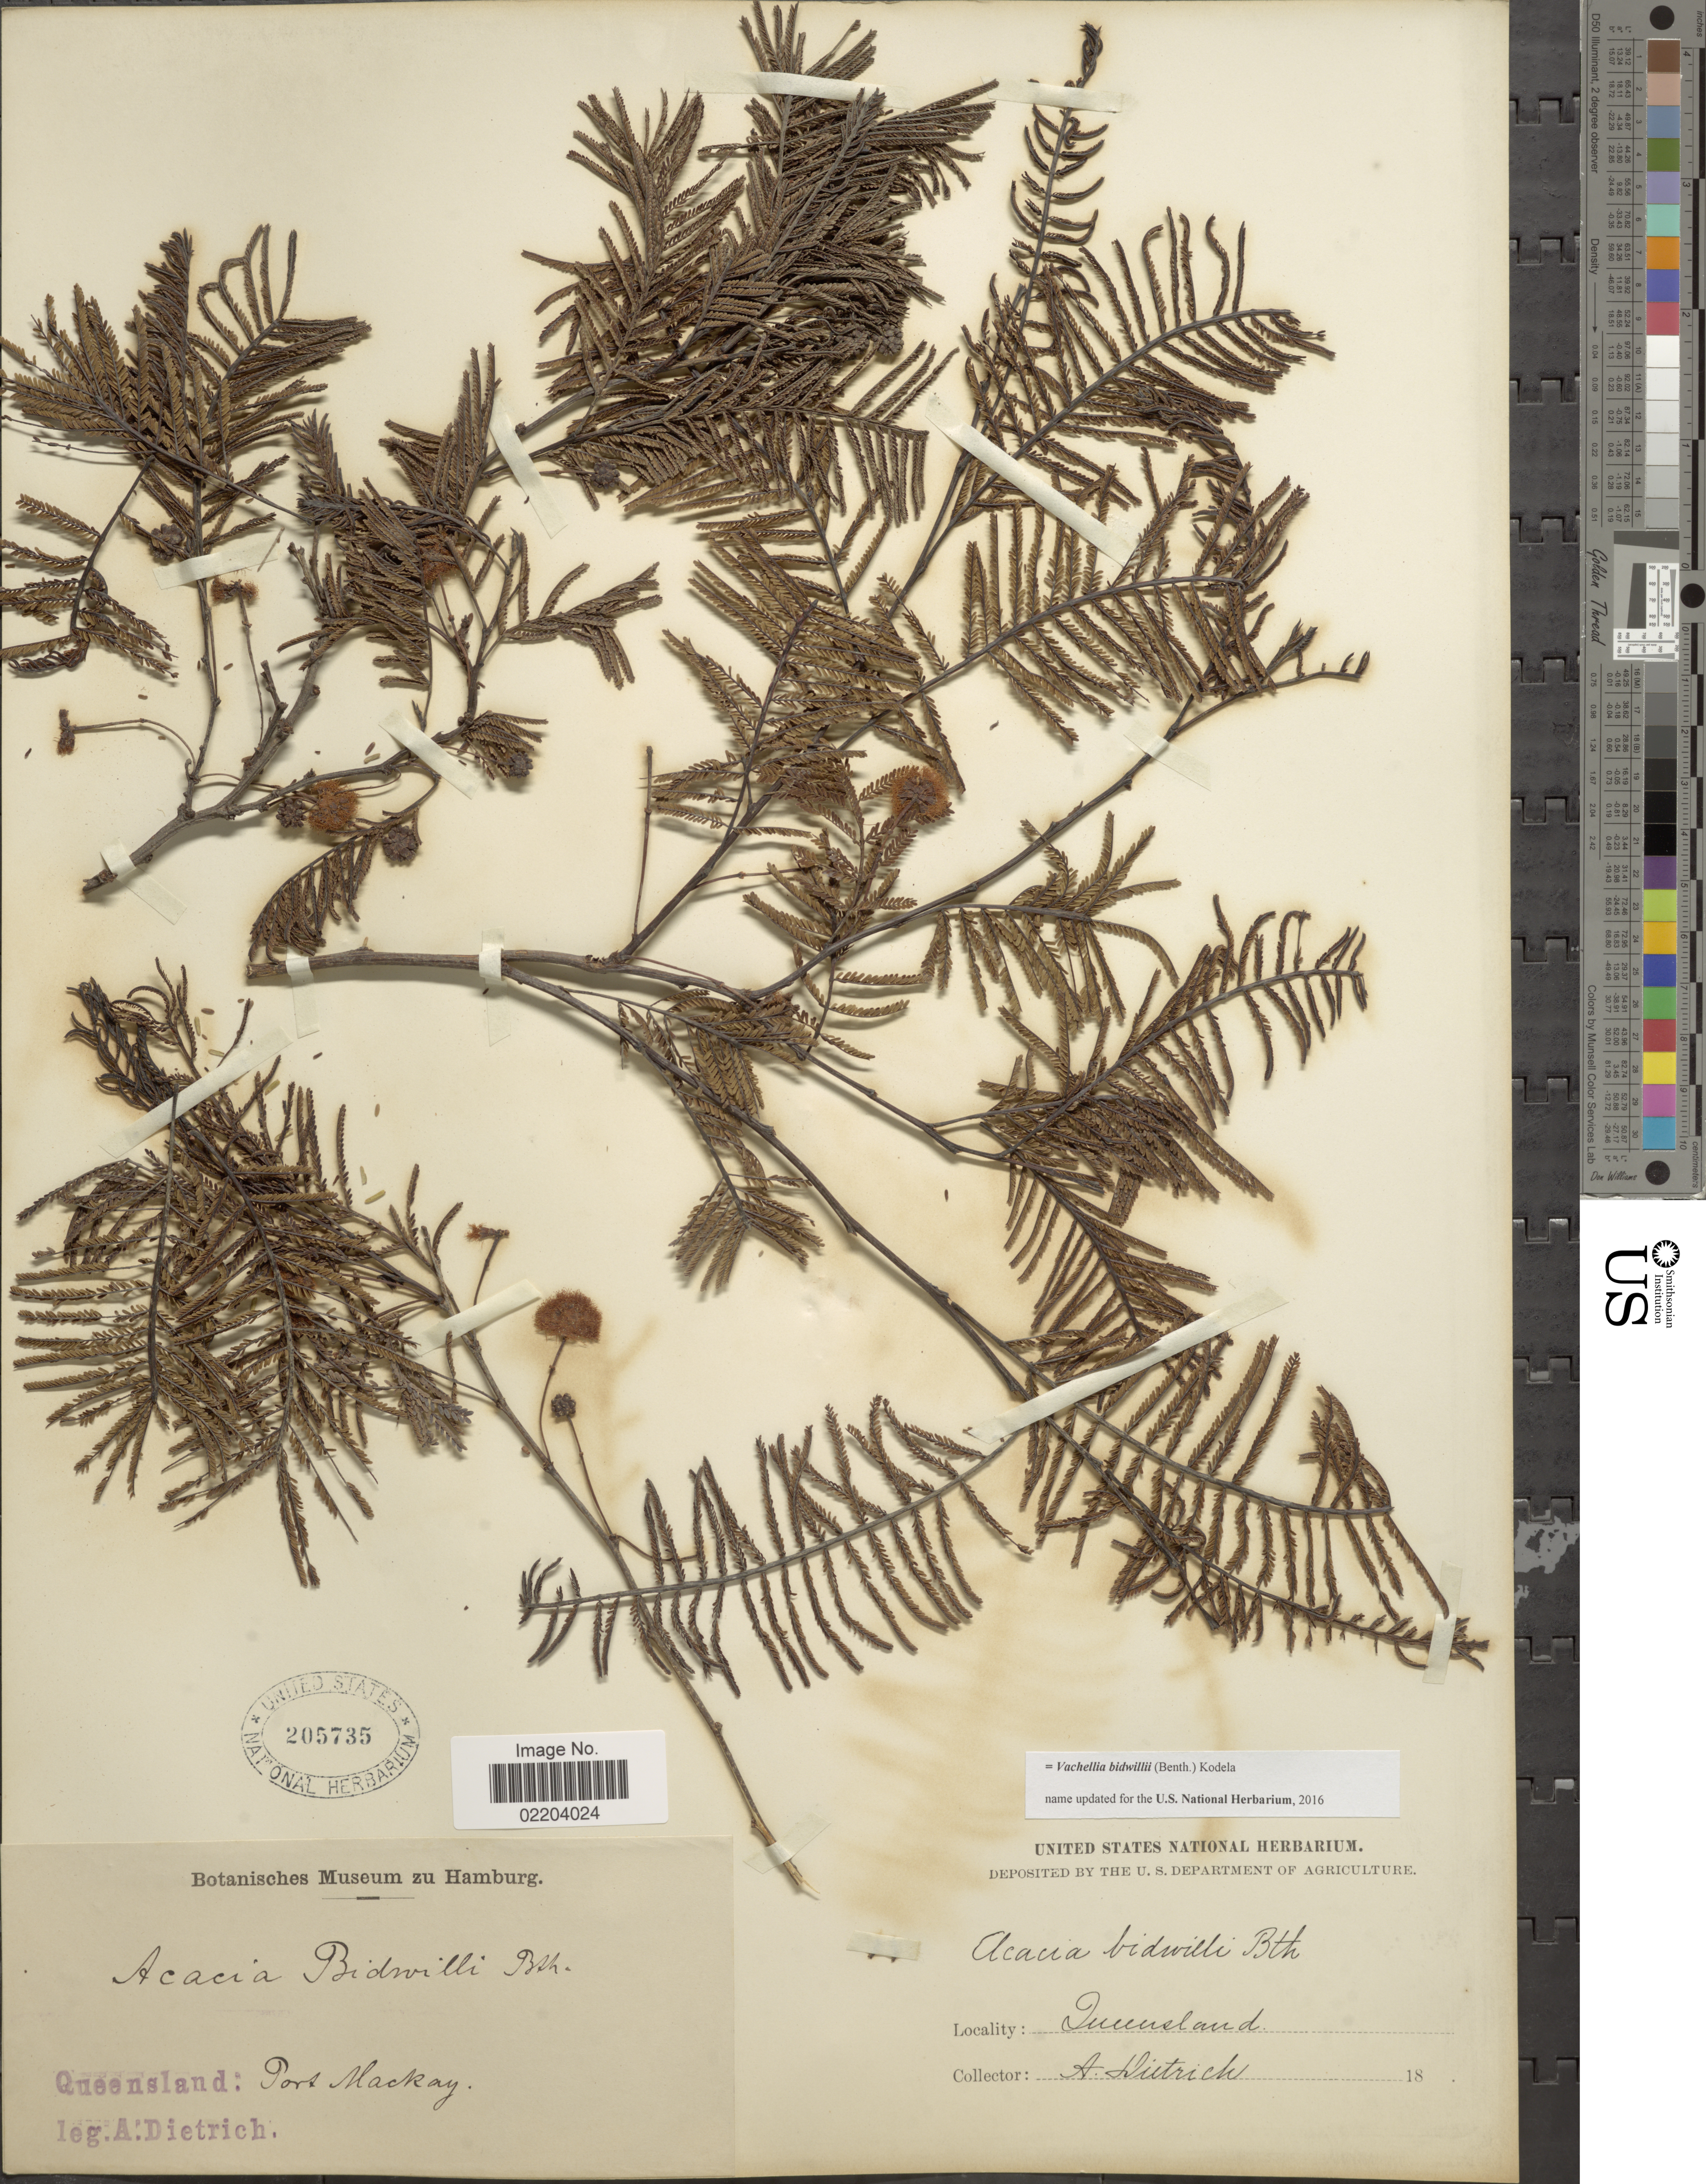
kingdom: Plantae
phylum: Tracheophyta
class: Magnoliopsida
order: Fabales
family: Fabaceae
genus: Vachellia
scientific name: Vachellia bidwellii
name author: (Benth.) Kodela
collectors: A. Dietrich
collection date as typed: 18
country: Australia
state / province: Queensland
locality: Queensland: Port Mackay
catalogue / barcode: US 205735